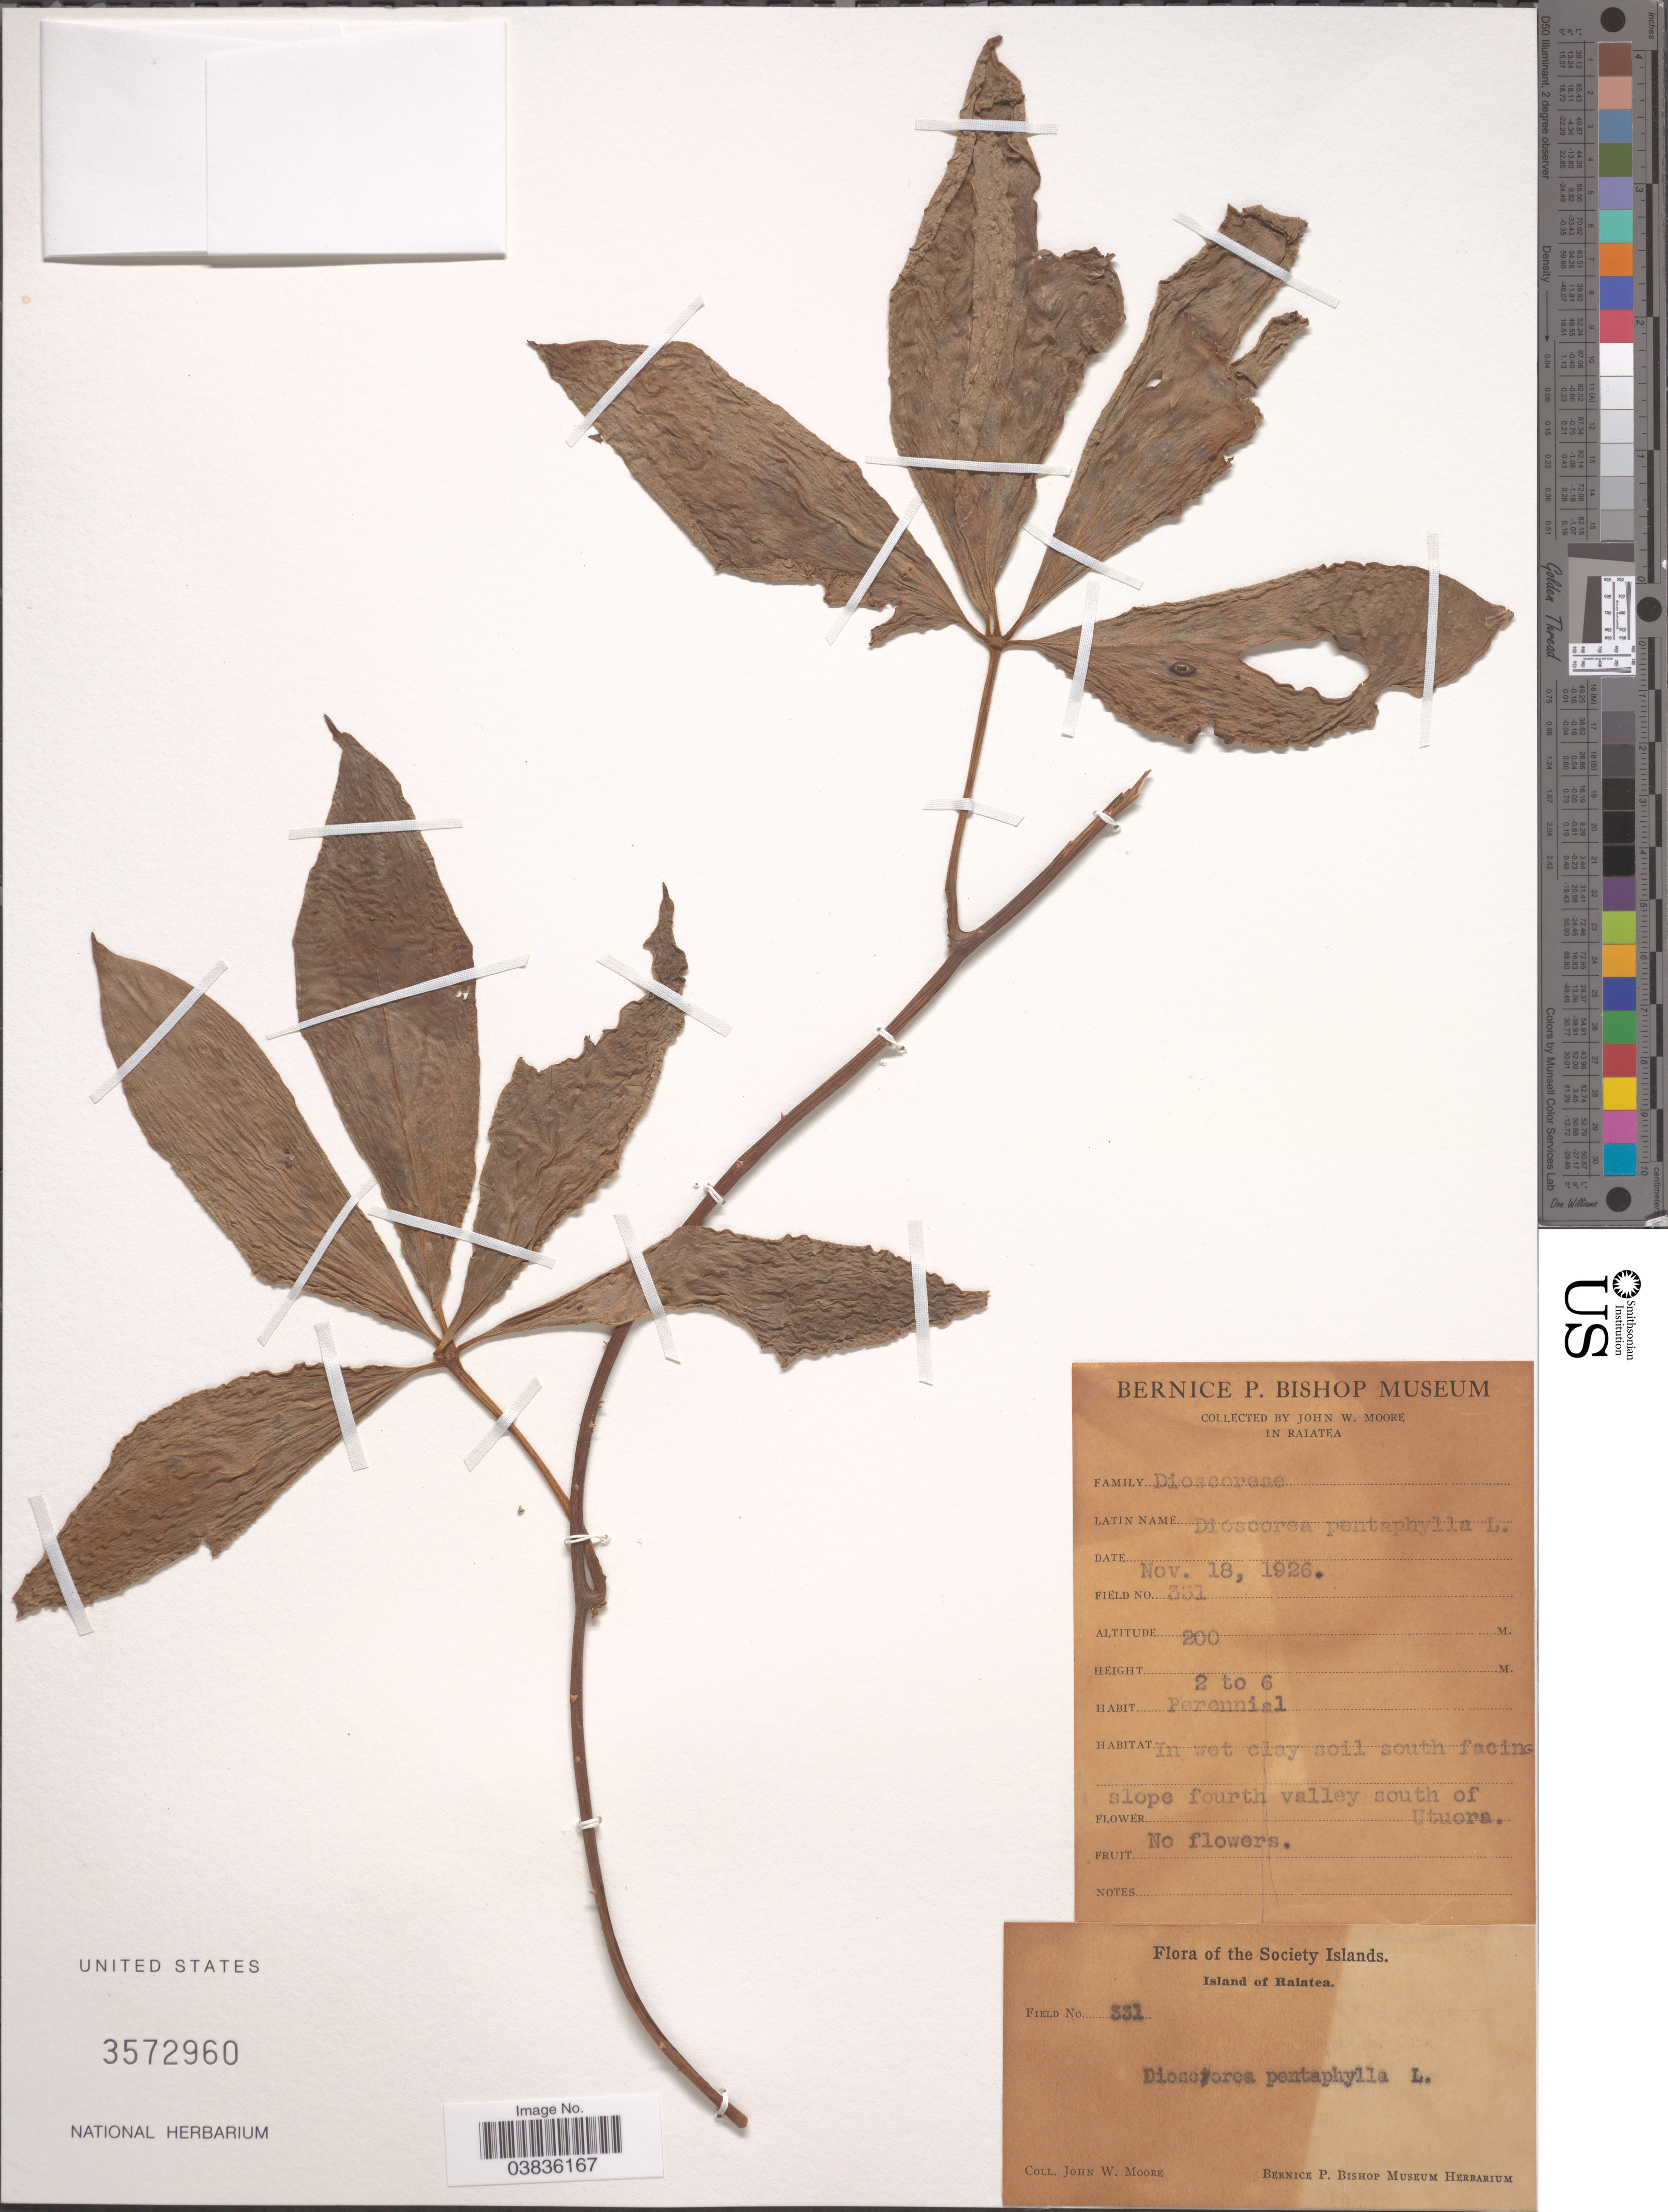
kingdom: Plantae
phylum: Tracheophyta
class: Liliopsida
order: Dioscoreales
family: Dioscoreaceae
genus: Dioscorea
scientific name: Dioscorea pentaphylla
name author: L.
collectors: J. Moore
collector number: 331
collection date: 1926-11-18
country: French Polynesia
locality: Slope fourth valley south of Utuora. The Society Islands. Island of Raiatea.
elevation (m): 200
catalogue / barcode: US 3572960